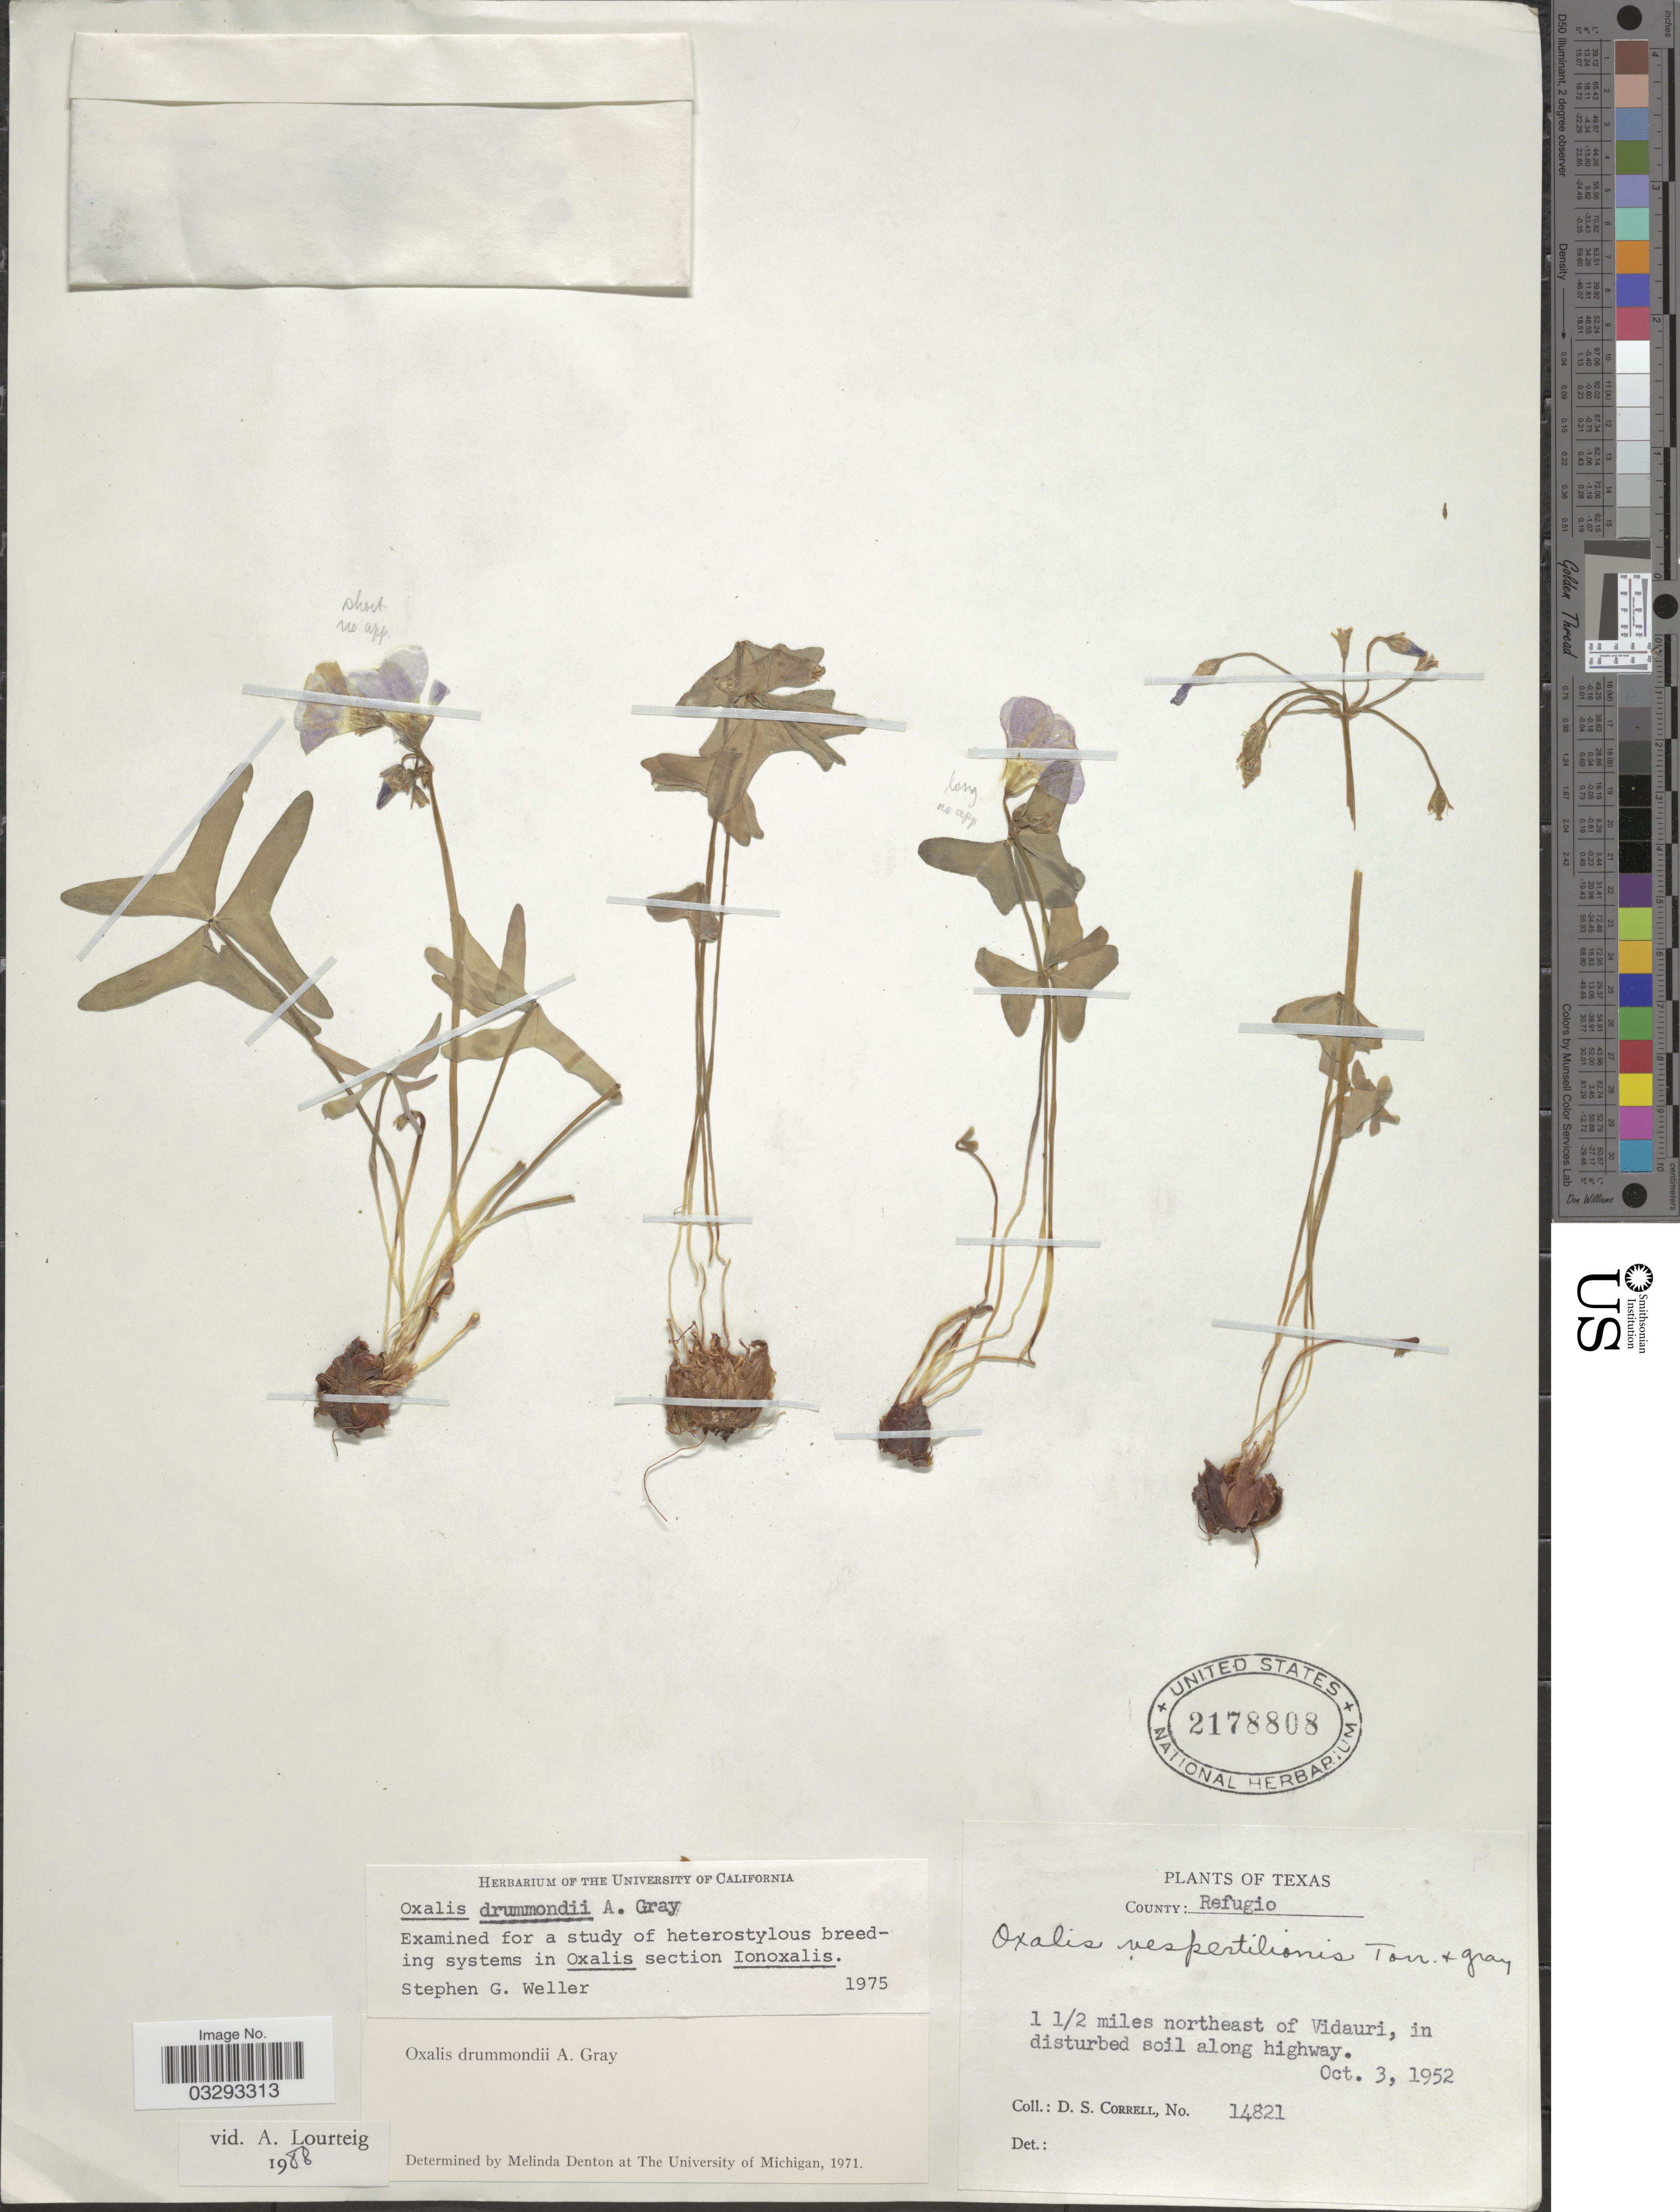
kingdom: Plantae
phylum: Tracheophyta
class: Magnoliopsida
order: Oxalidales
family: Oxalidaceae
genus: Oxalis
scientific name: Oxalis drummondii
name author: A. Gray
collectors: D. S. Correll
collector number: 14821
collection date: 1952-10-03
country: United States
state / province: Texas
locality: County: Refugio. 1 1/2 miles northeast of Vidauri, in disturbed soil along highway.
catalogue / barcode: US 2178808